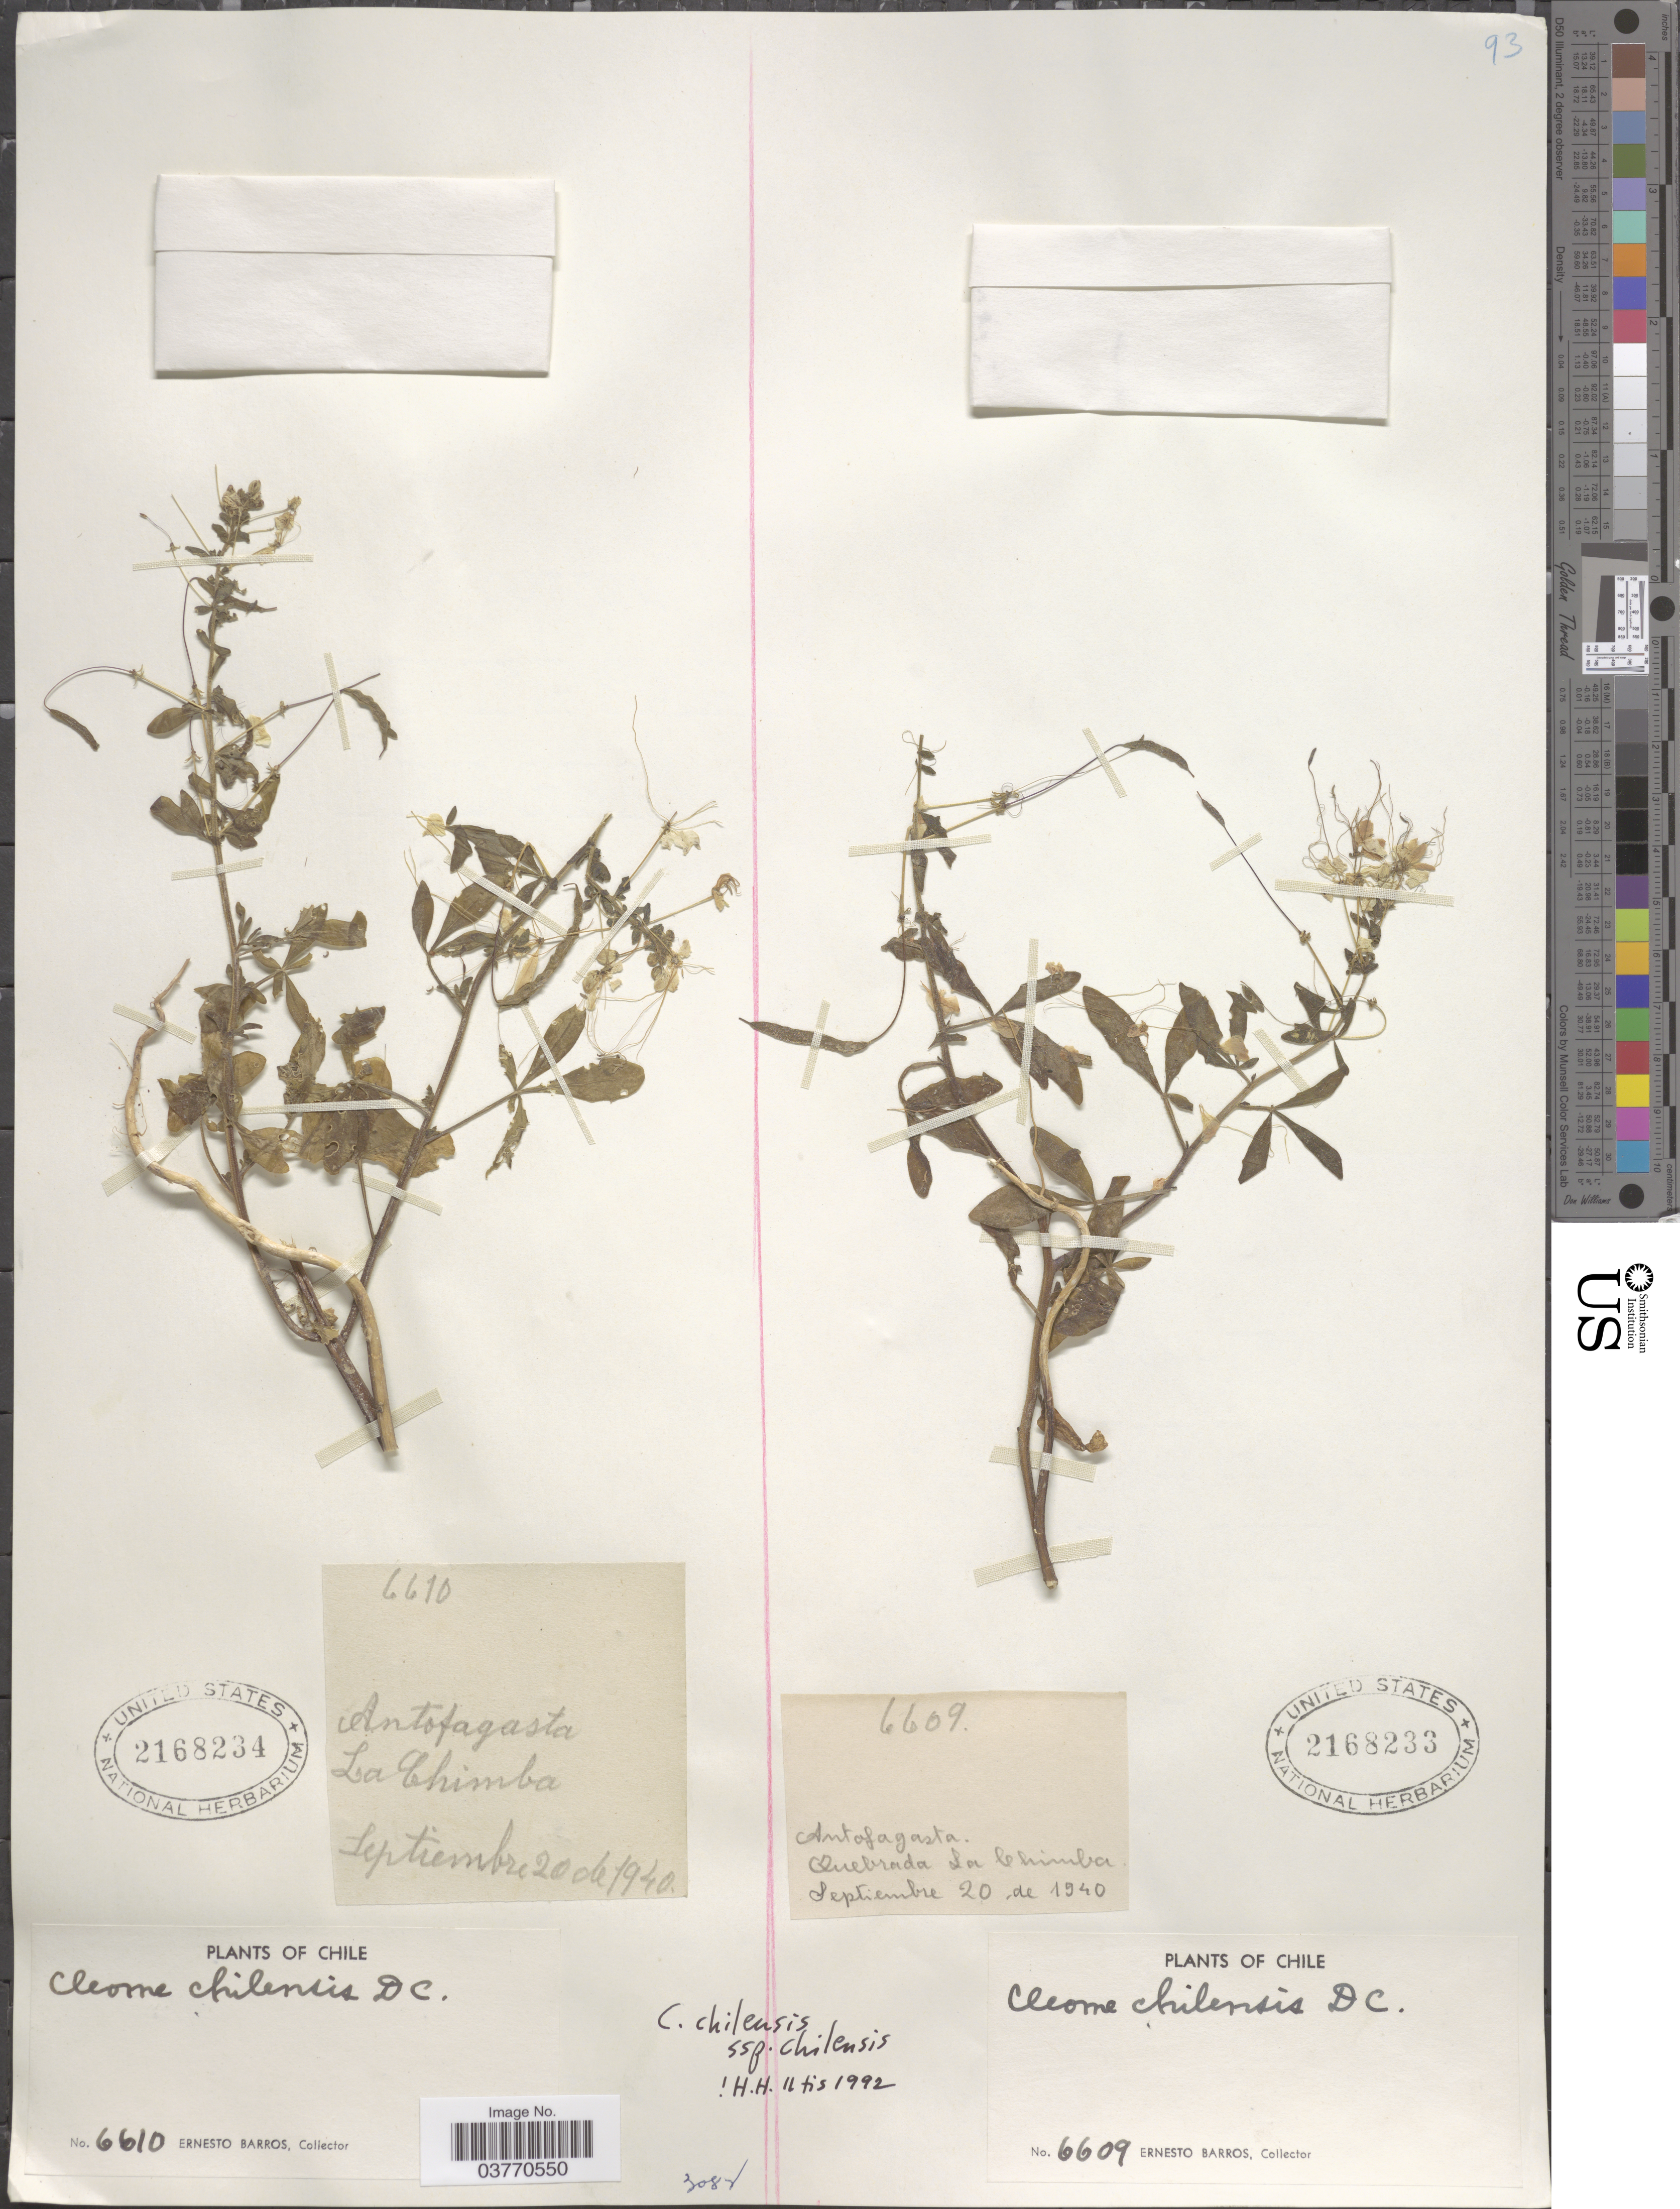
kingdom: Plantae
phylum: Tracheophyta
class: Magnoliopsida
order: Brassicales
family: Cleomaceae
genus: Andinocleome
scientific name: Andinocleome chilensis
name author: (DC.) Iltis ex E.M. McGinty & Roalson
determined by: Strong, M. T., (US), Smithsonian Institution - National Museum of Natural History (UNITED STATES)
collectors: E. Barros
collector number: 6610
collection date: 1948-09-20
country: Chile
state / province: Antofagasta (II)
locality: La Chimba.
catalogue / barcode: US 2168234-2